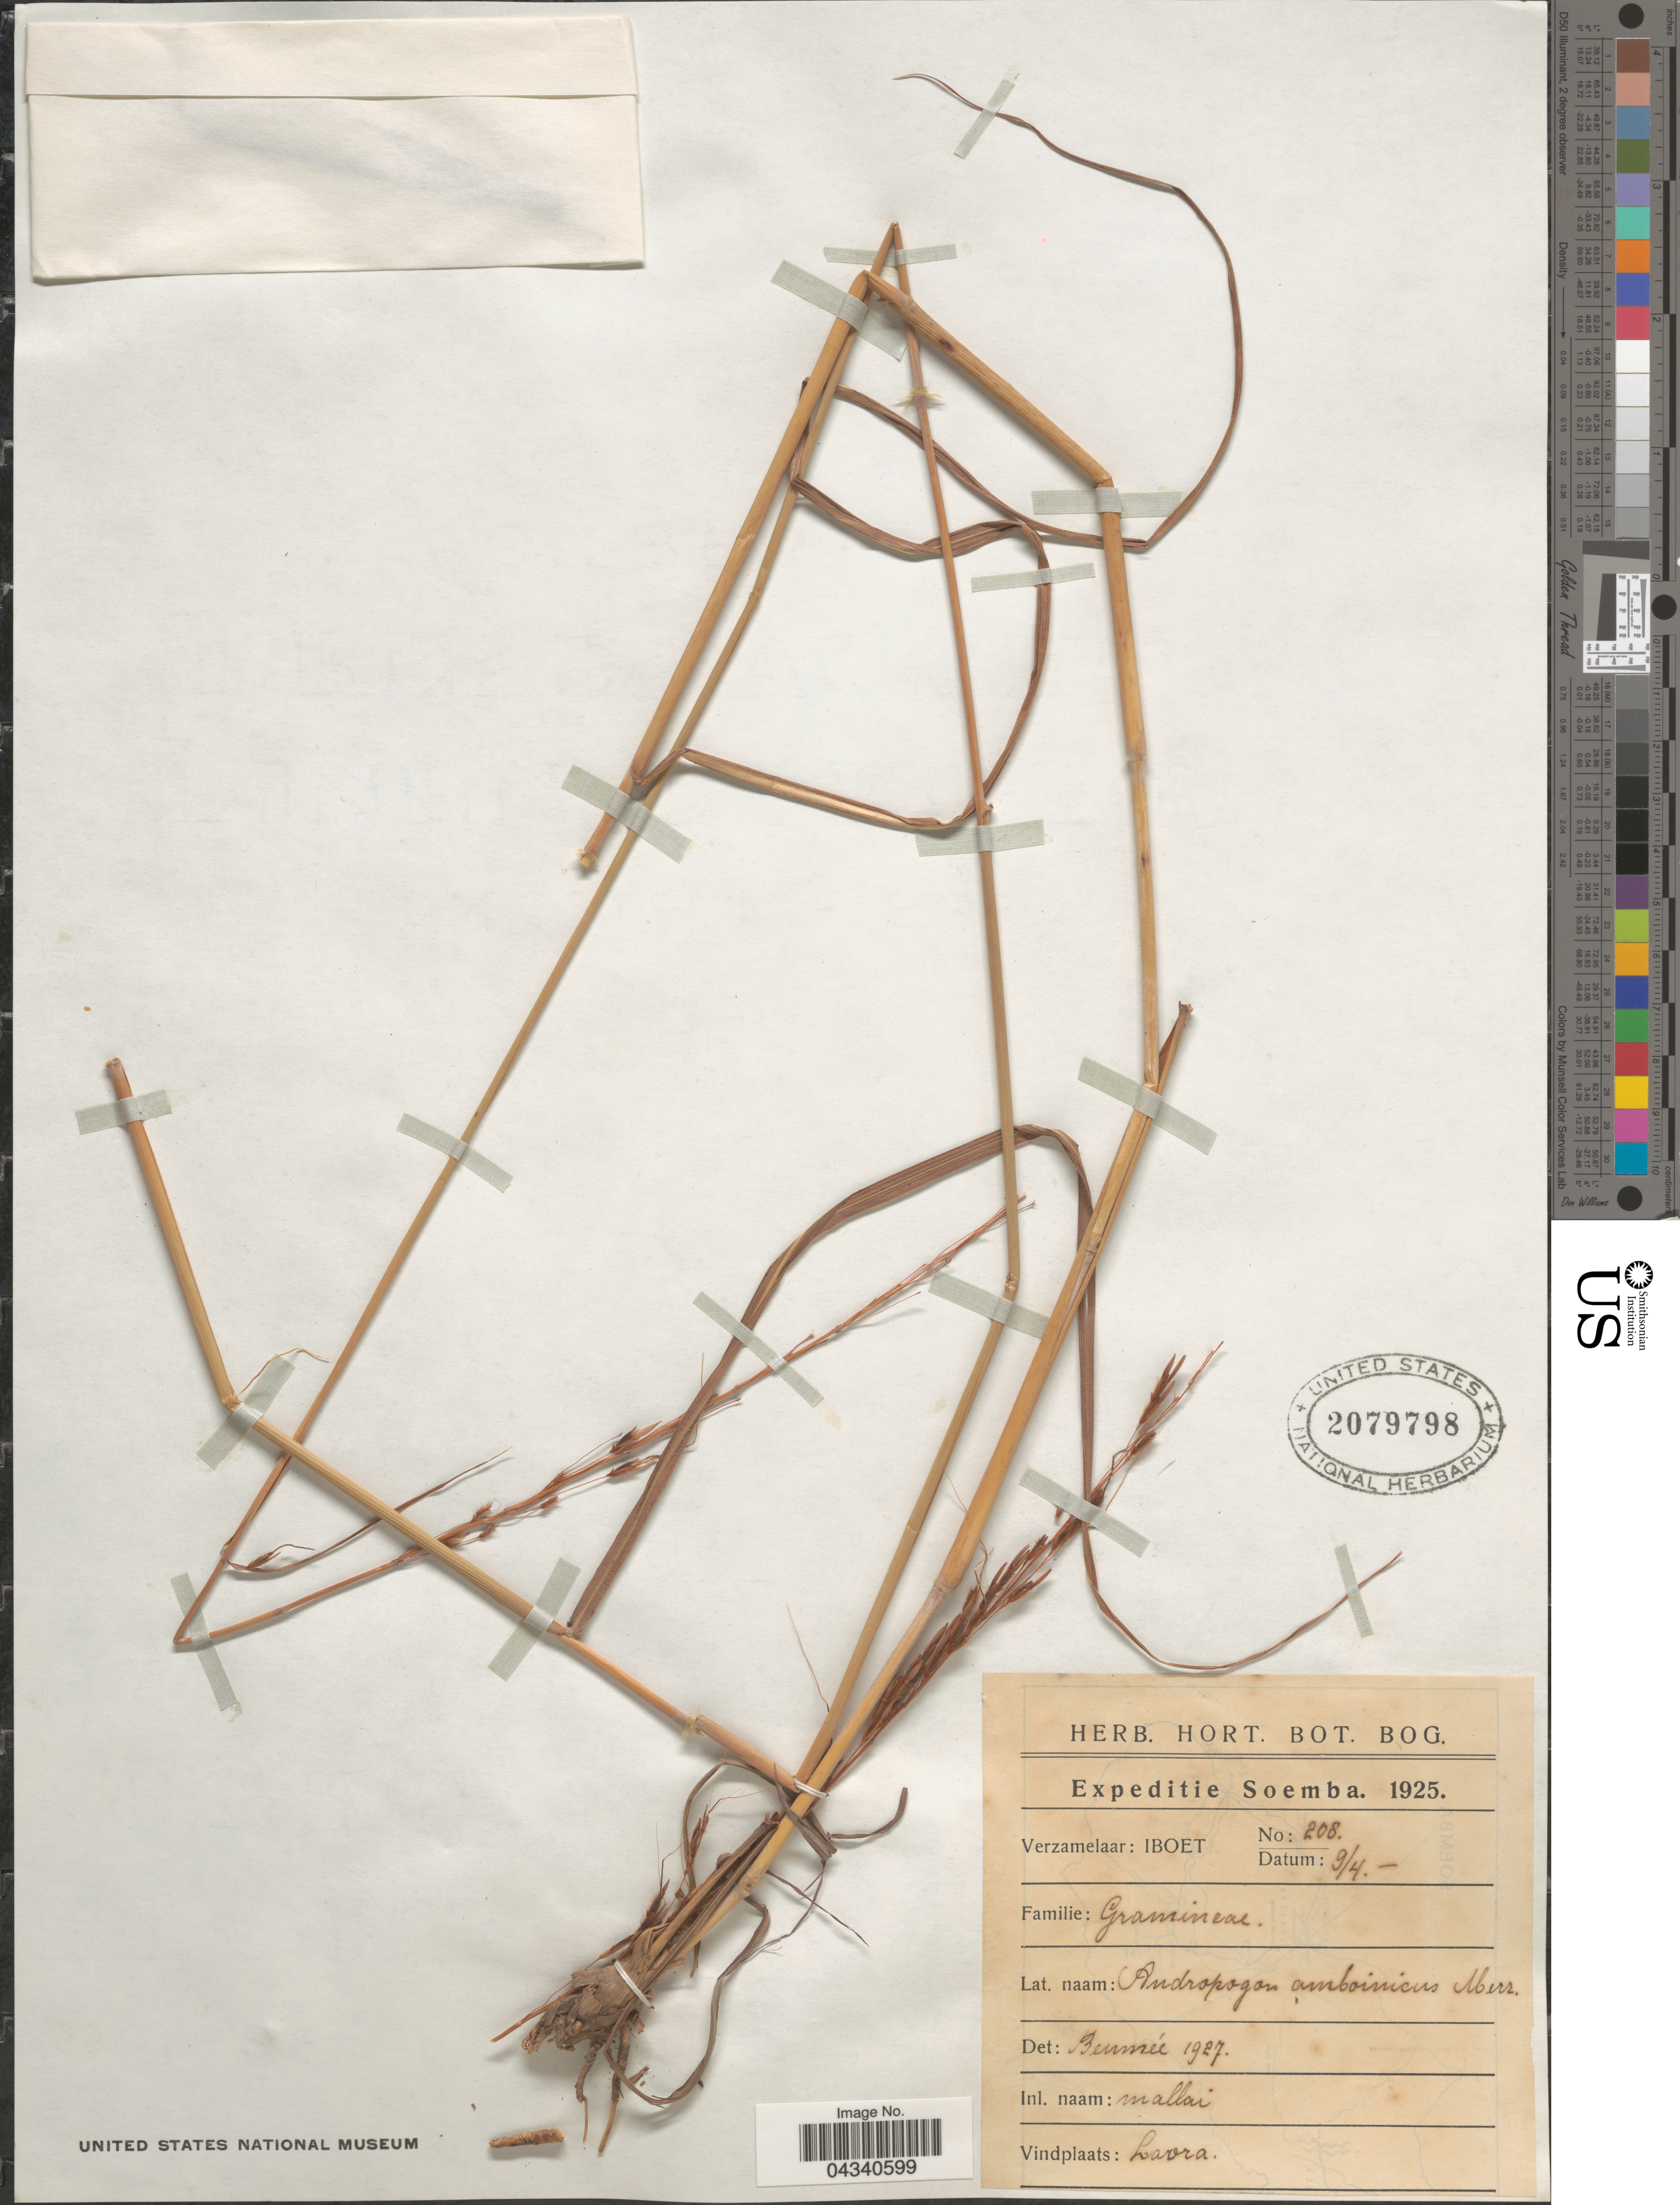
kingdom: Plantae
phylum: Tracheophyta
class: Liliopsida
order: Poales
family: Poaceae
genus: Sorghum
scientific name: Sorghum nitidum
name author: (Vahl) Pers.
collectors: -. Iboet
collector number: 208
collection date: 1925-04-09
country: Indonesia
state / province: Nusa Tenggara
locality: Expeditie Soemba. 1925. Lavra.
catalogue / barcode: US 2079798